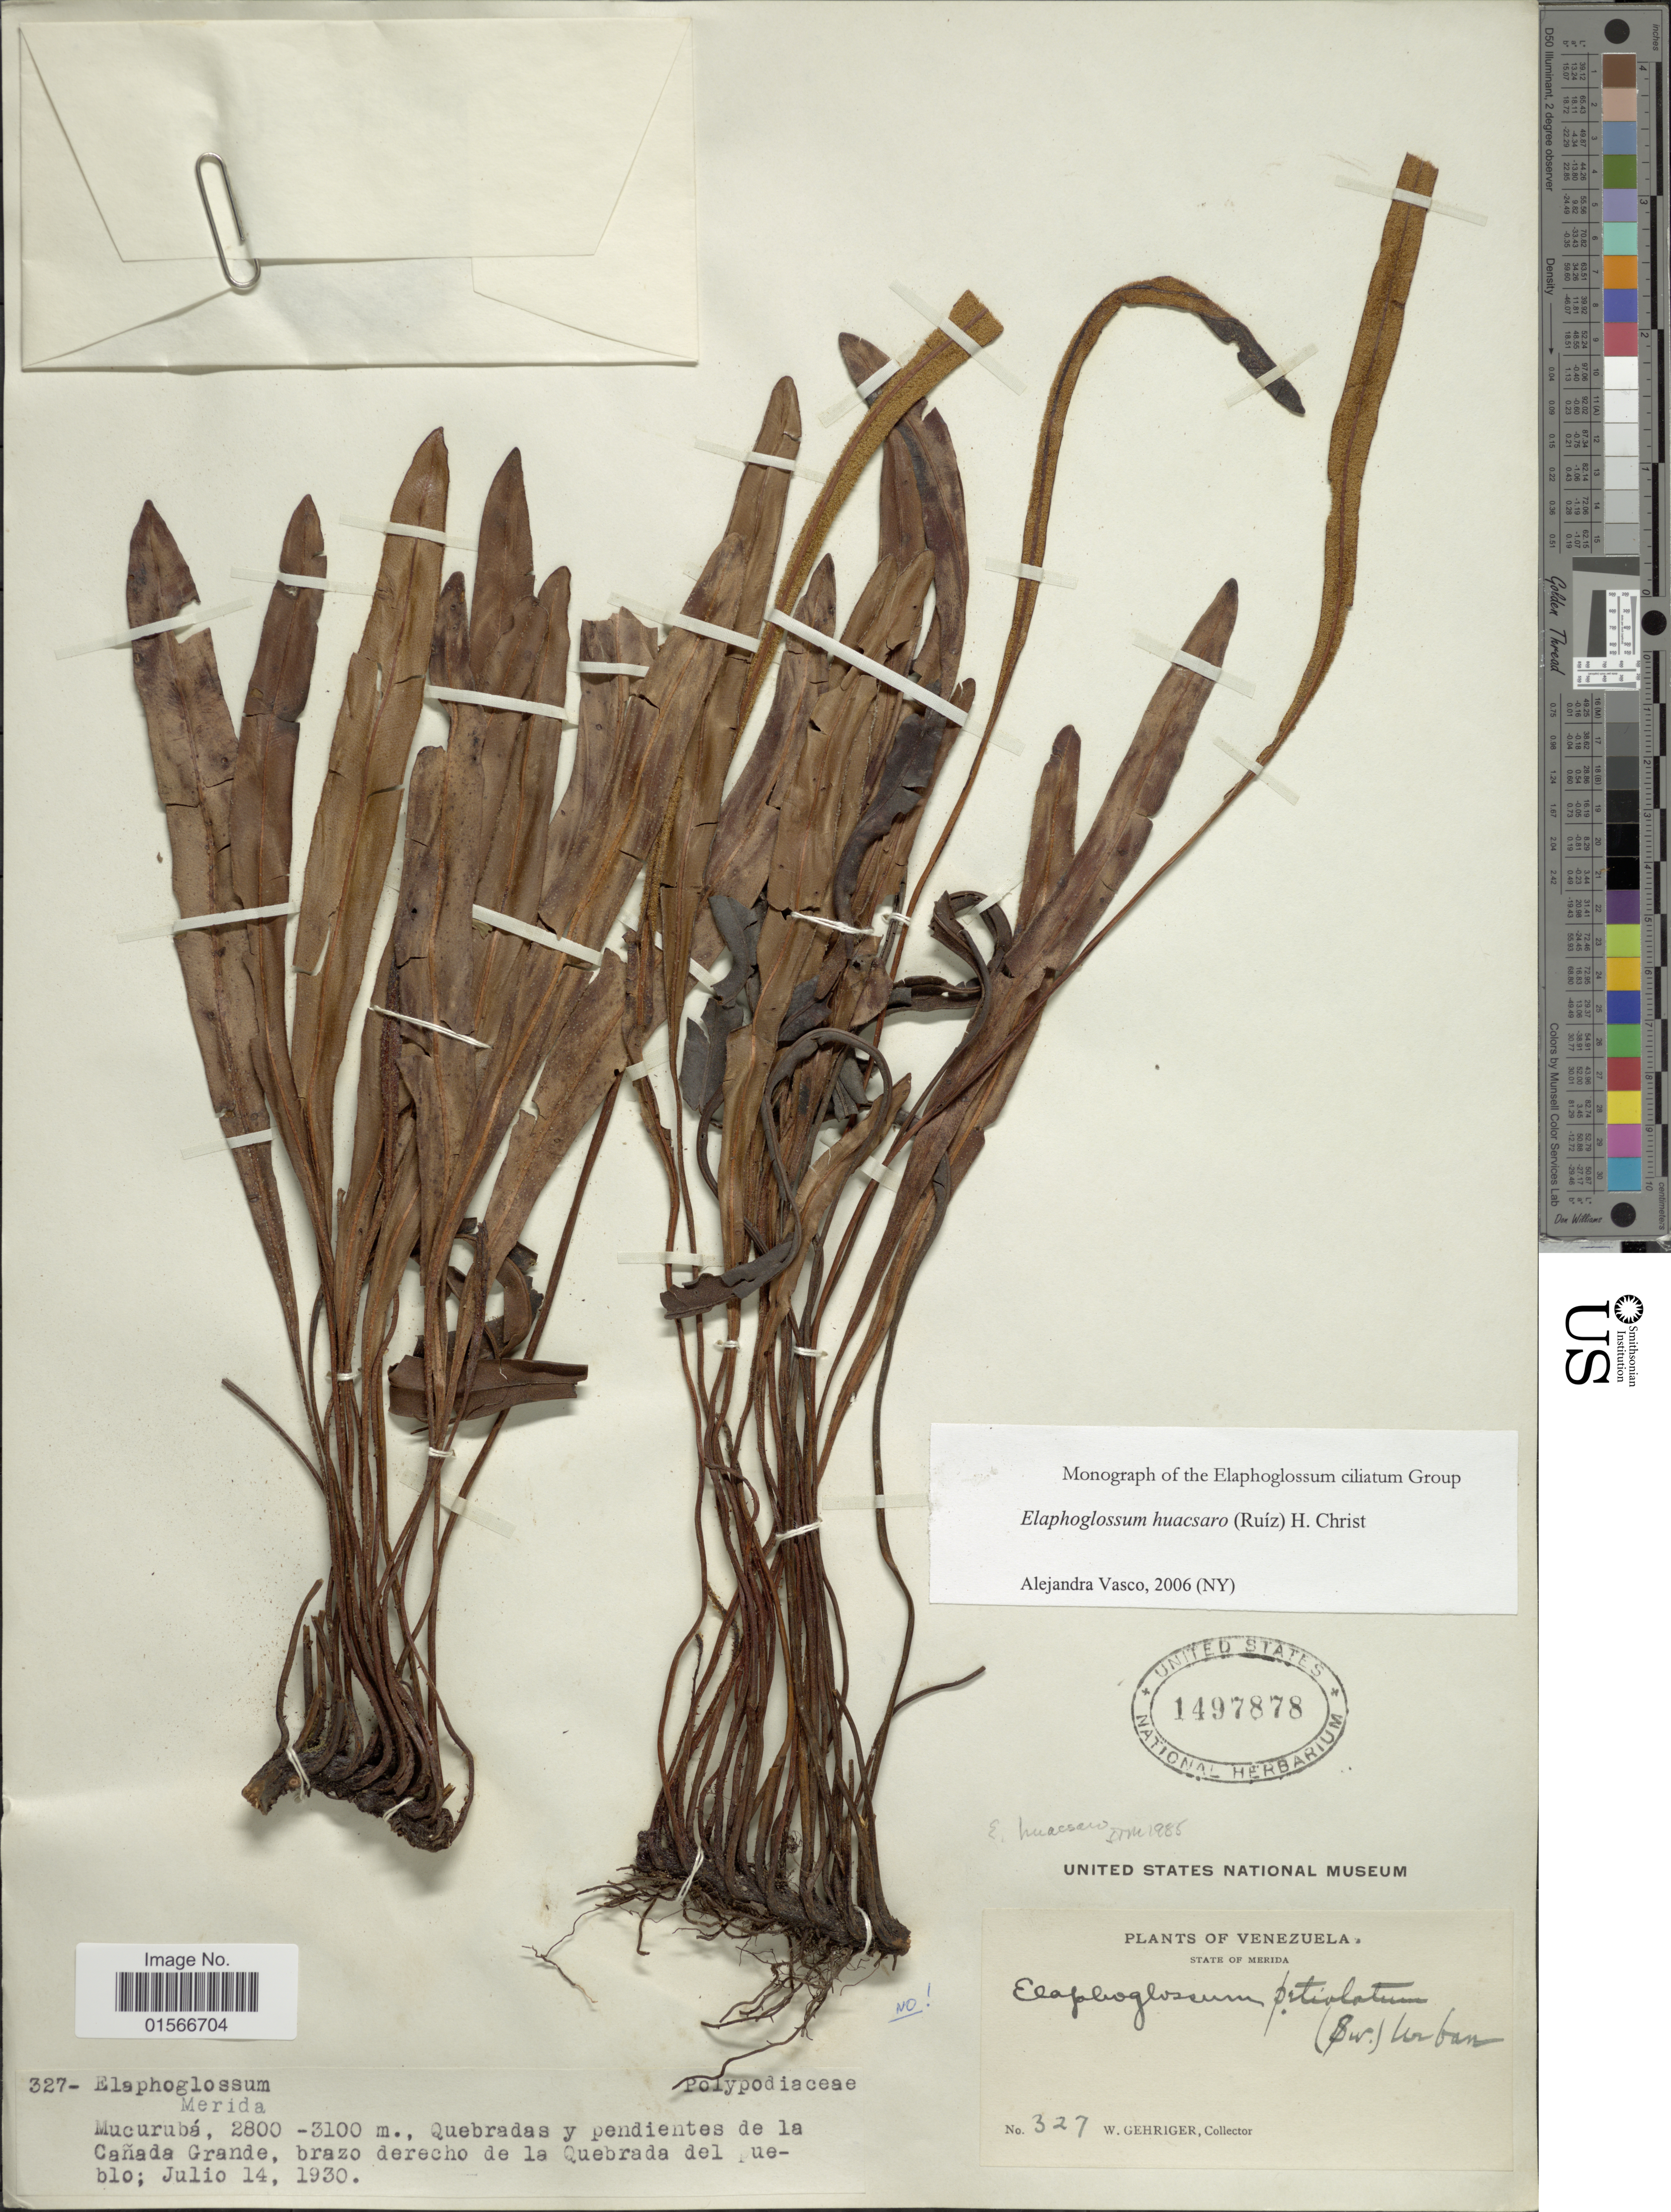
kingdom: Plantae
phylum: Tracheophyta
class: Polypodiopsida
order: Polypodiales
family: Dryopteridaceae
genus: Elaphoglossum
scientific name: Elaphoglossum huacsaro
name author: (Ruiz) Christ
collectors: W. Gehriger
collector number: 327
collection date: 1930-07-14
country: Venezuela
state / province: Mérida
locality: Mucuruná, Quebradas y pendientes de la Cañda Grande, brazo derecho de la Quebrada del pueblo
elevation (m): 2800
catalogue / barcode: US 1497878